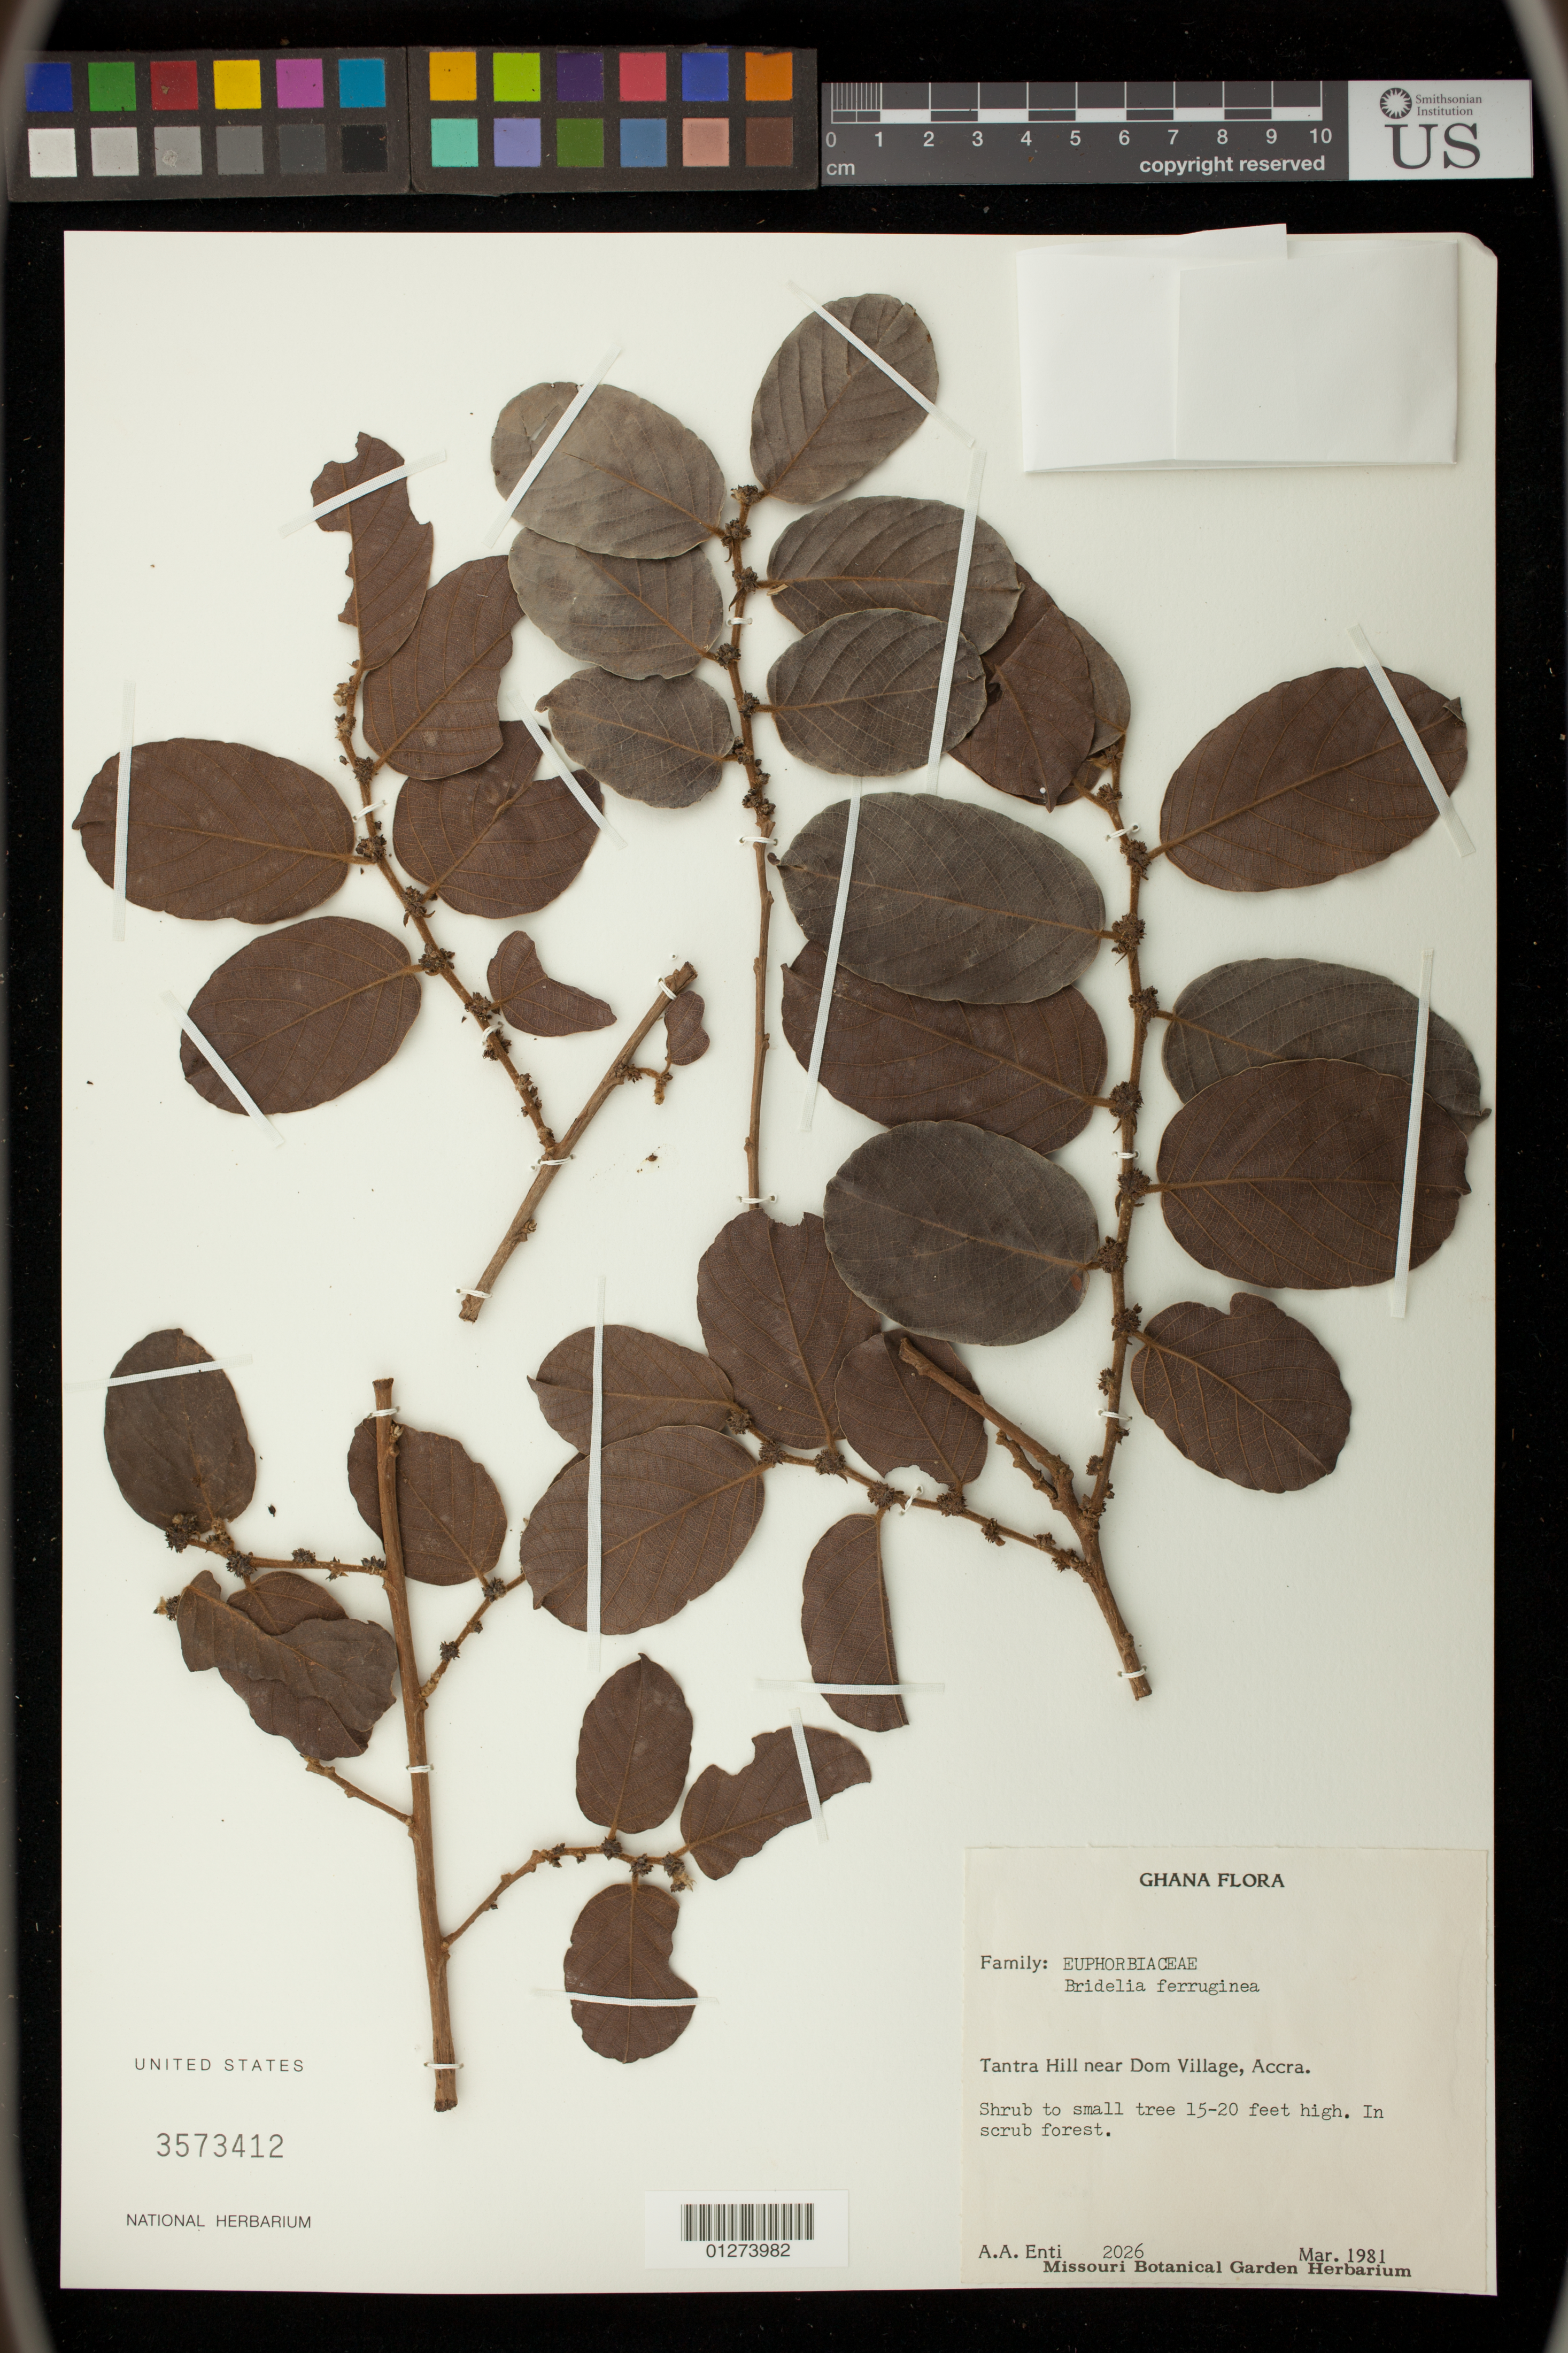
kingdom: Plantae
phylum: Tracheophyta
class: Magnoliopsida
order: Malpighiales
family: Phyllanthaceae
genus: Bridelia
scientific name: Bridelia ferruginea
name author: Benth.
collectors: A. Enti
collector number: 2026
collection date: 1981-03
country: Ghana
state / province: Greater Accra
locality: Tantra Hill near Dom Village, Accra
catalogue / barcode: US 3573412